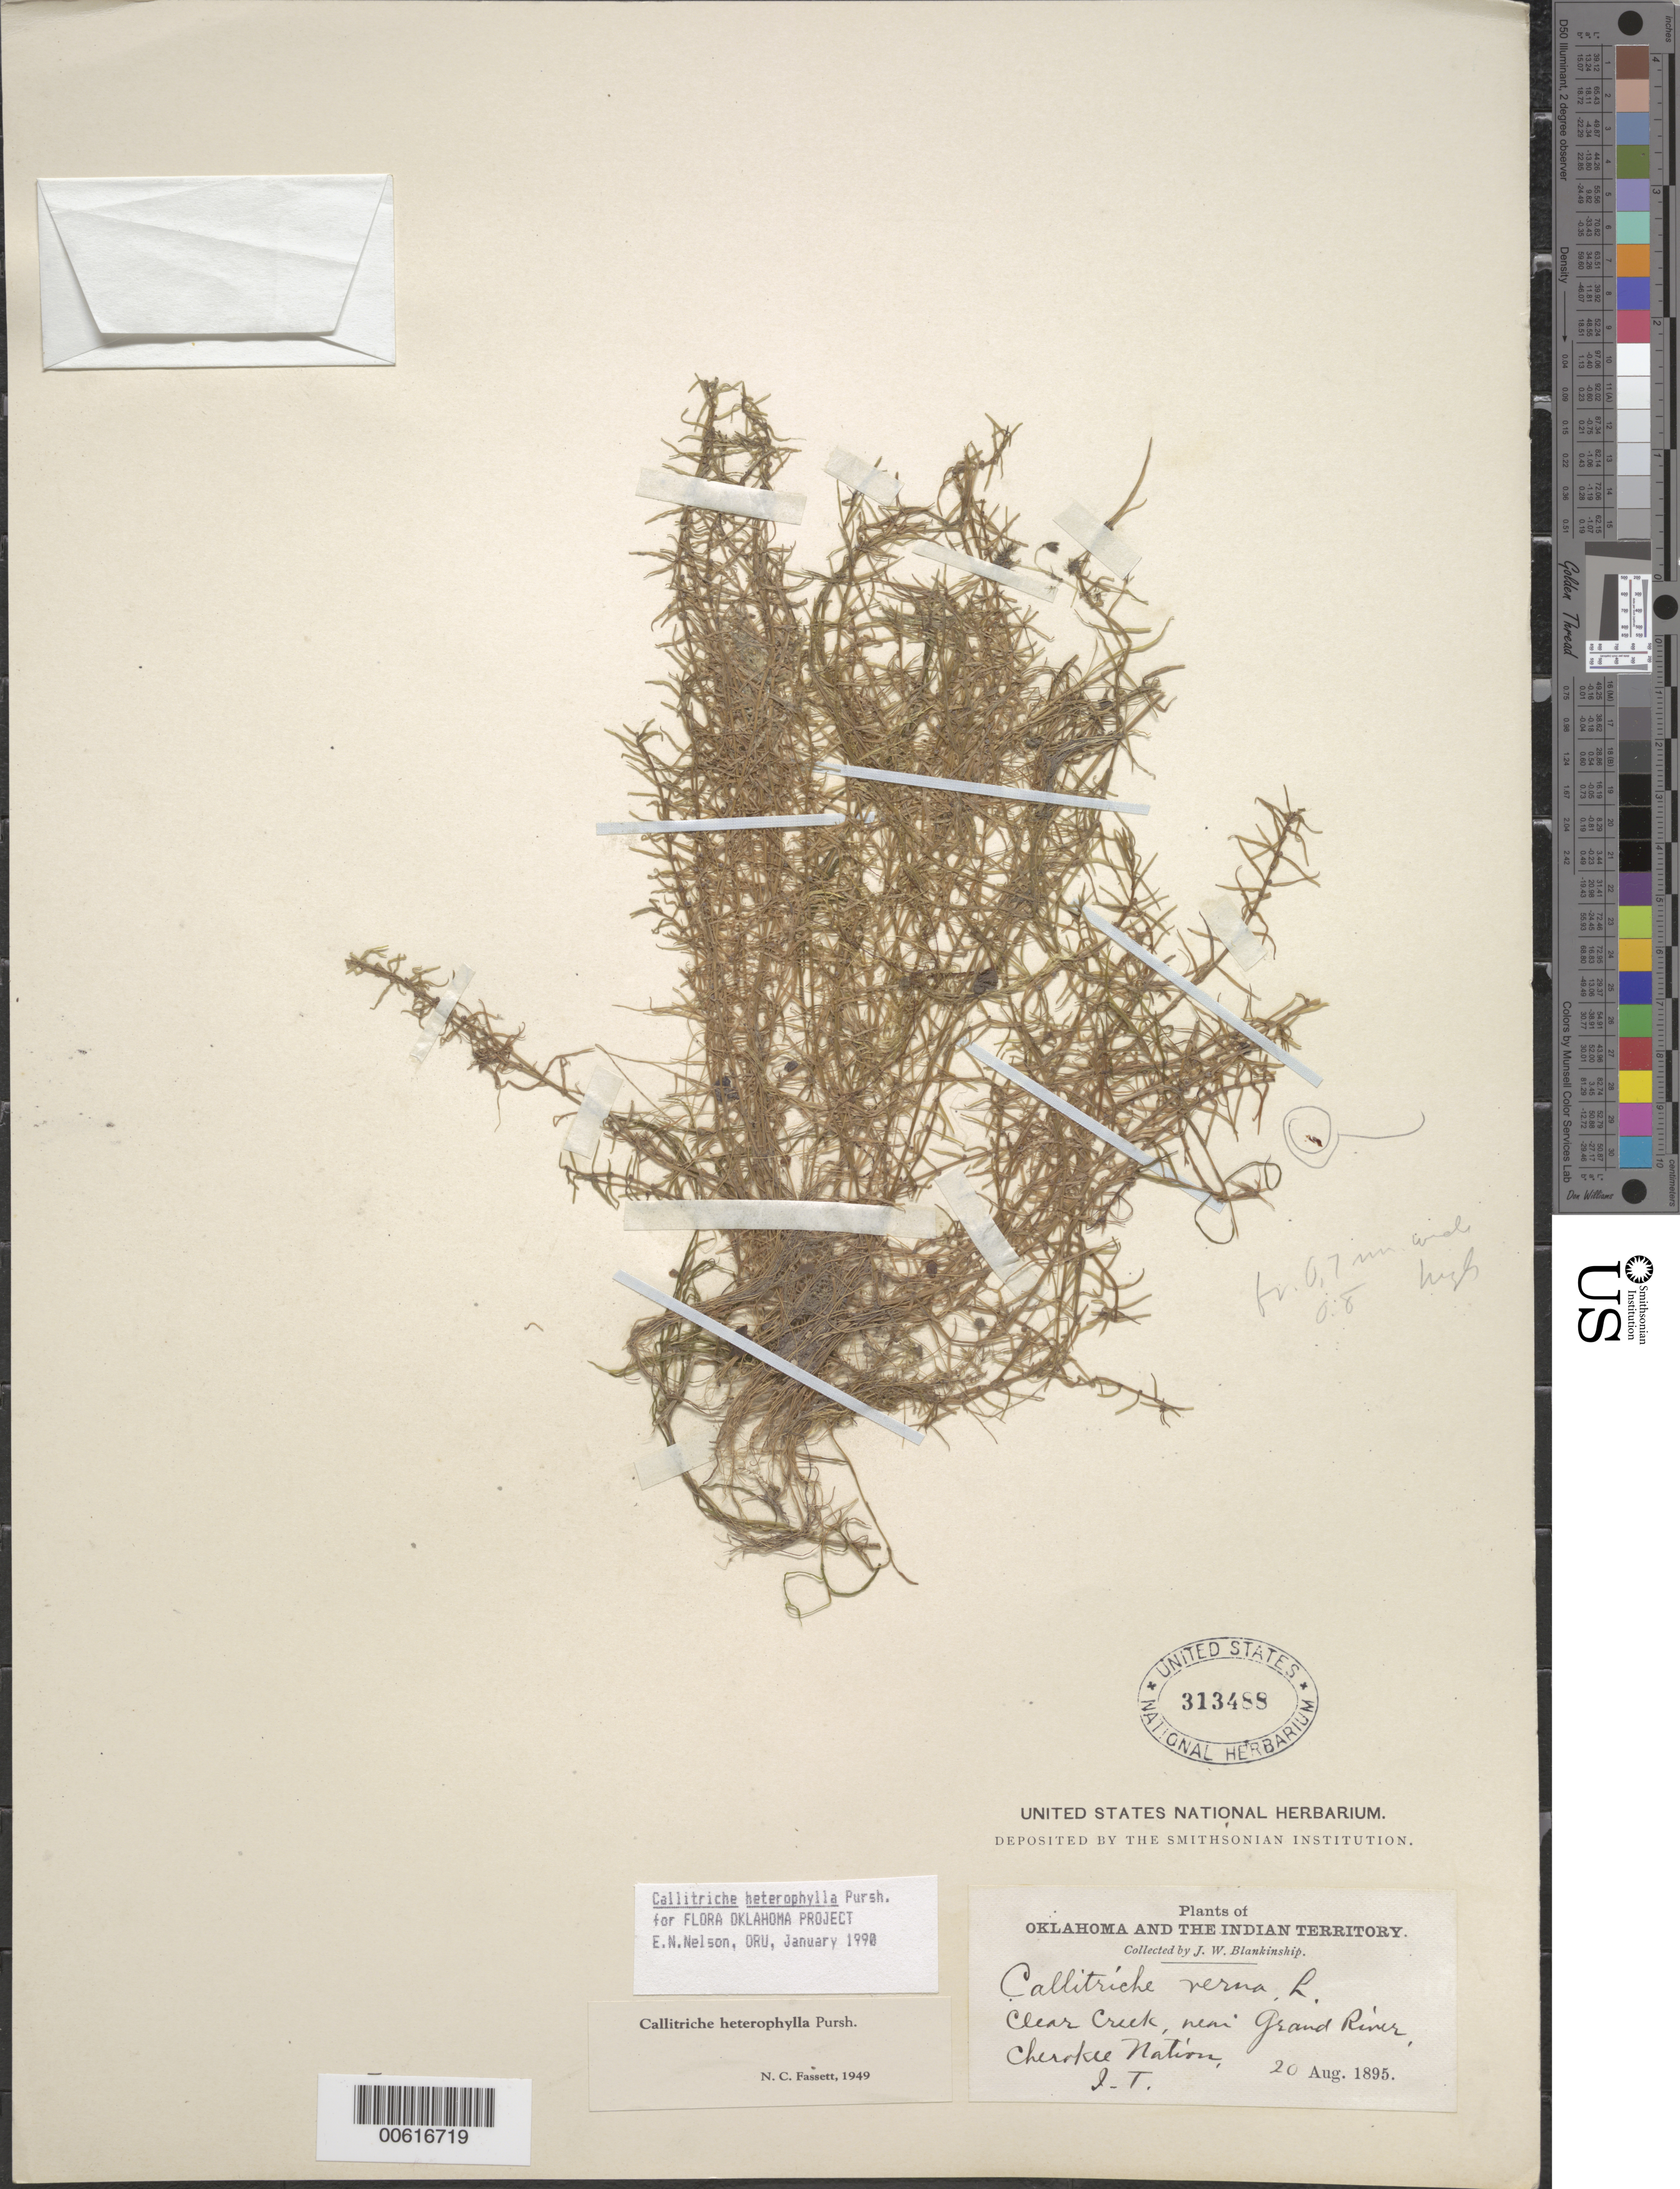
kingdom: Plantae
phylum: Tracheophyta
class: Magnoliopsida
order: Lamiales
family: Plantaginaceae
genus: Callitriche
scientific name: Callitriche heterophylla Pursh emend. Darby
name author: Pursh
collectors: J. W. Blankinship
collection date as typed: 20 Aug 1895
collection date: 1895-08-20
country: United States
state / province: Oklahoma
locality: Cherokee Nation Indian Territory, near Grand River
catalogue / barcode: US 313488